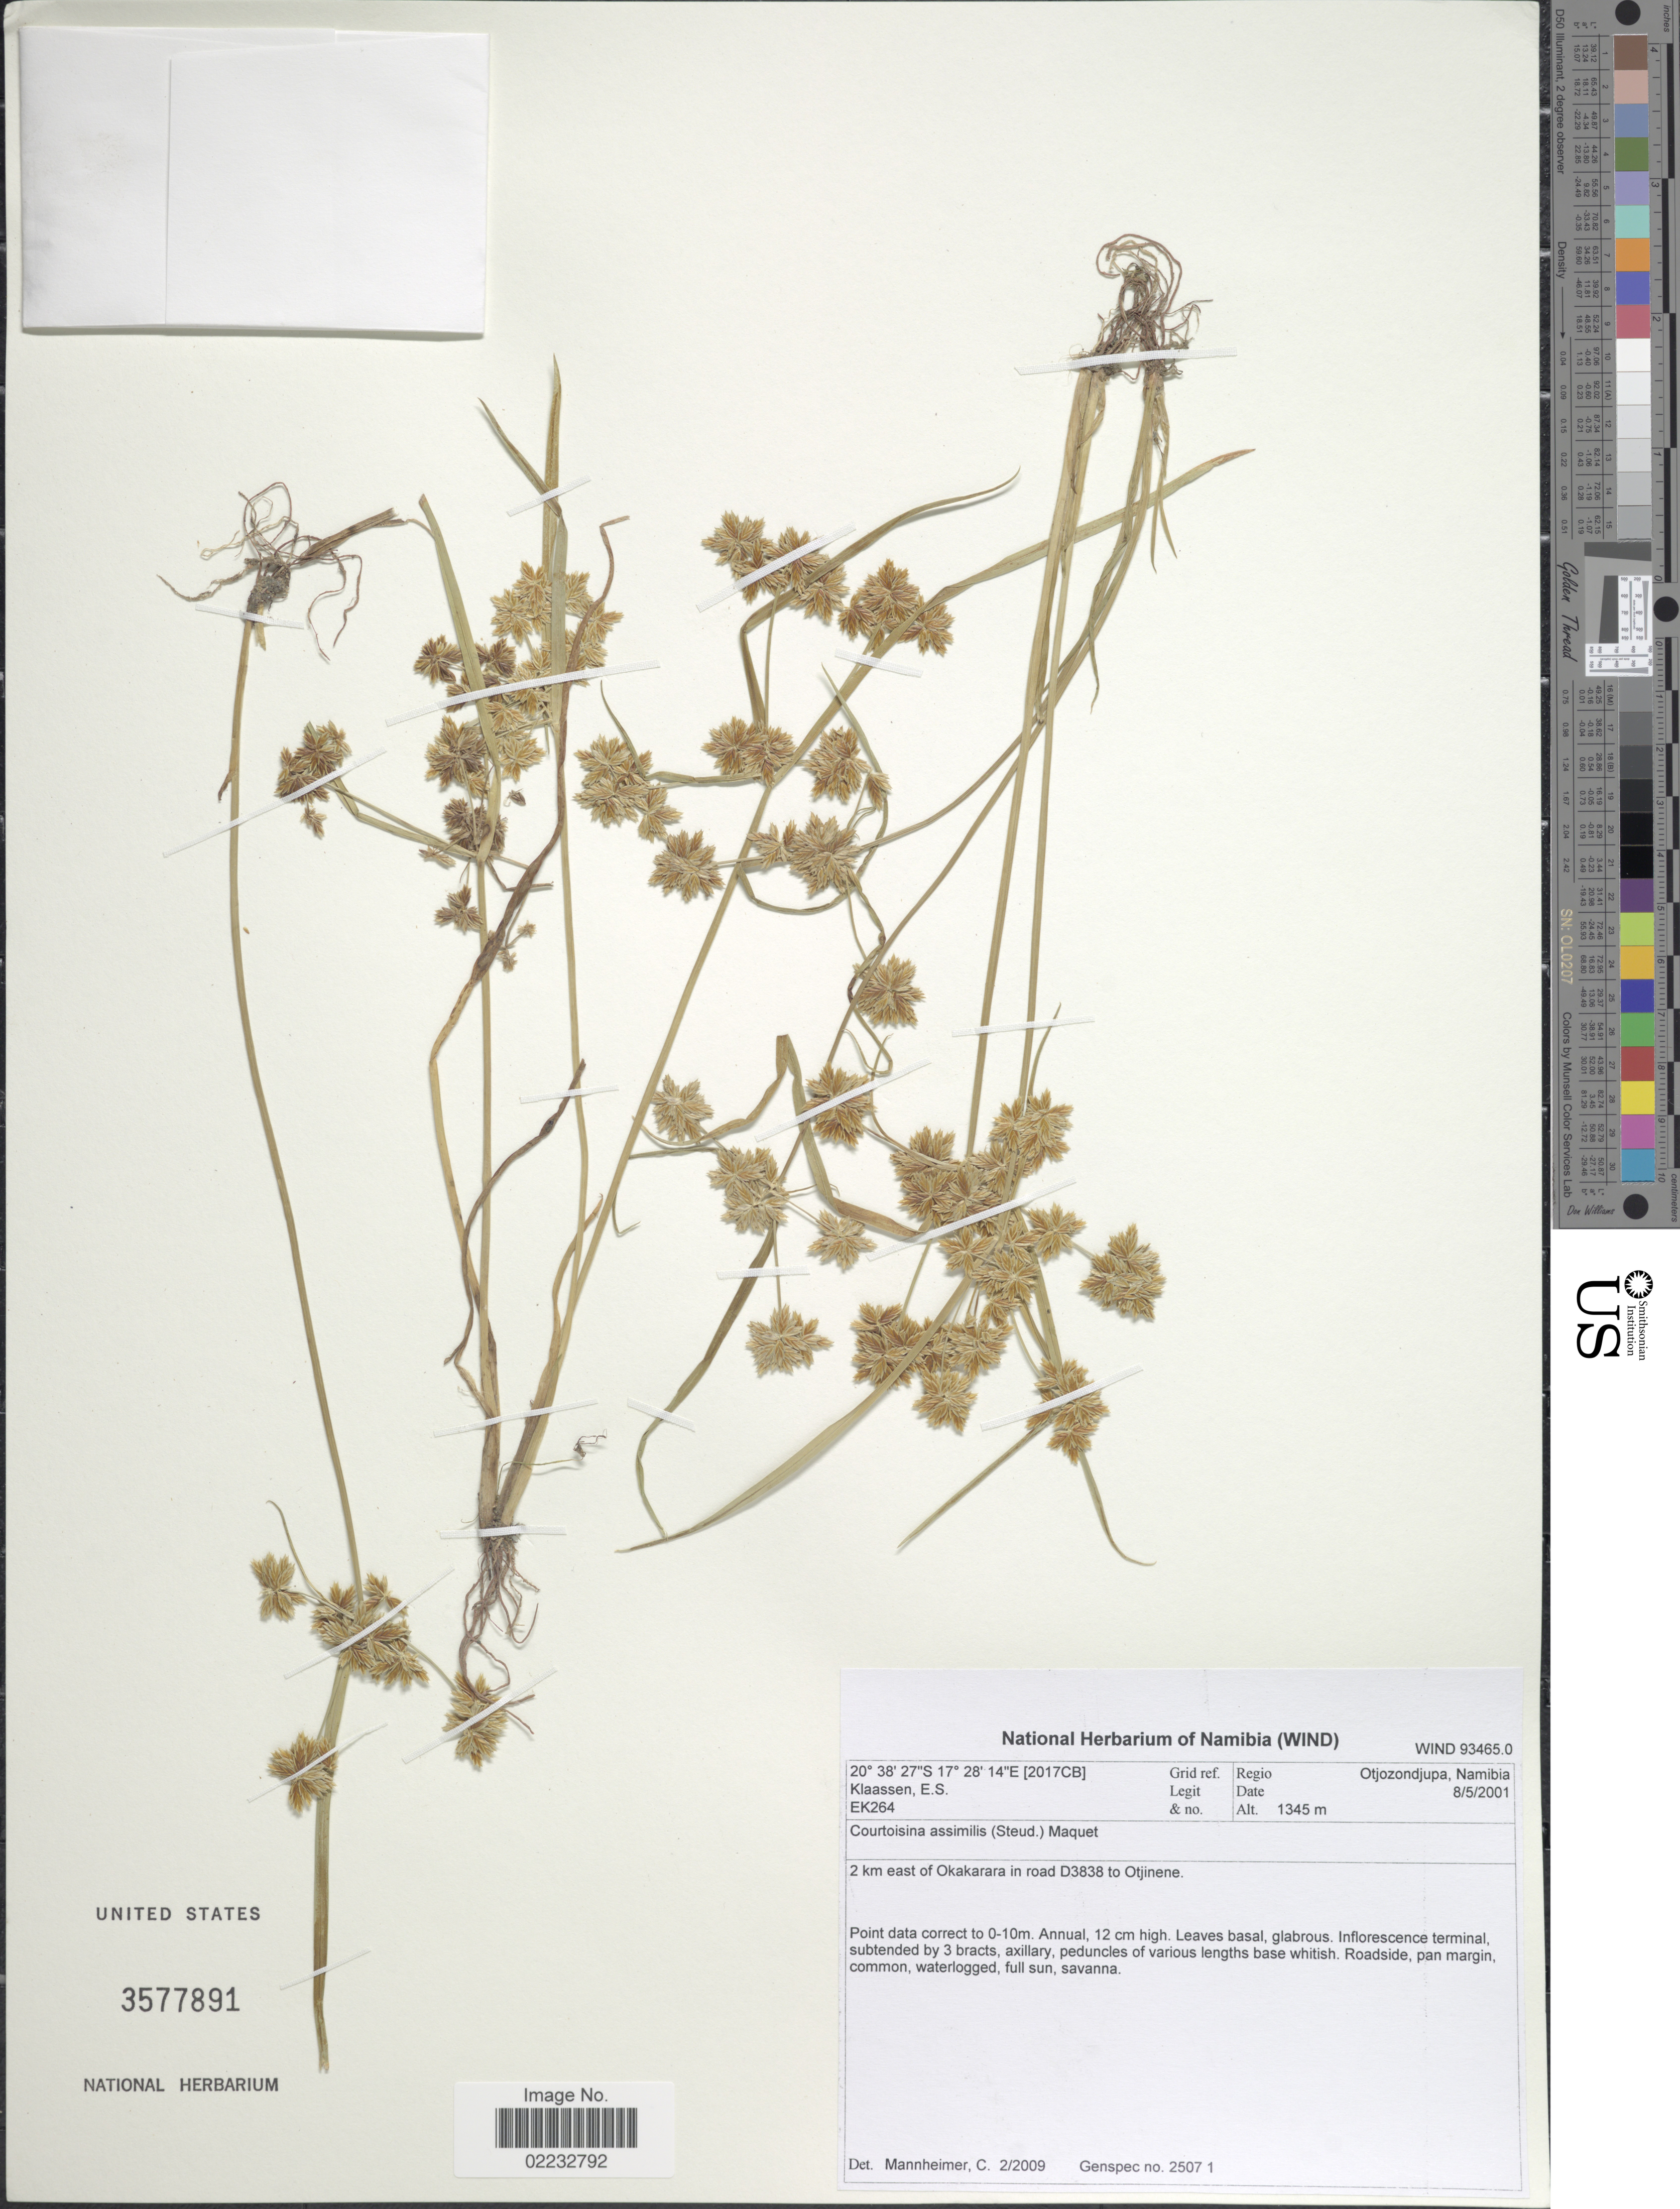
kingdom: Plantae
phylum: Tracheophyta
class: Liliopsida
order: Poales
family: Cyperaceae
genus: Cyperus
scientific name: Cyperus assimilis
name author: Steud.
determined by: Strong, M. T., (US), Smithsonian Institution - National Museum of Natural History (UNITED STATES)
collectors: E. S. Klaassen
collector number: EK264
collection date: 2001-05-08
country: Namibia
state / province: Otjozondjupa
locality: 2 km east of Okakarara in road D3838 to Otjinene.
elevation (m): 1345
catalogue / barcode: US 3577891